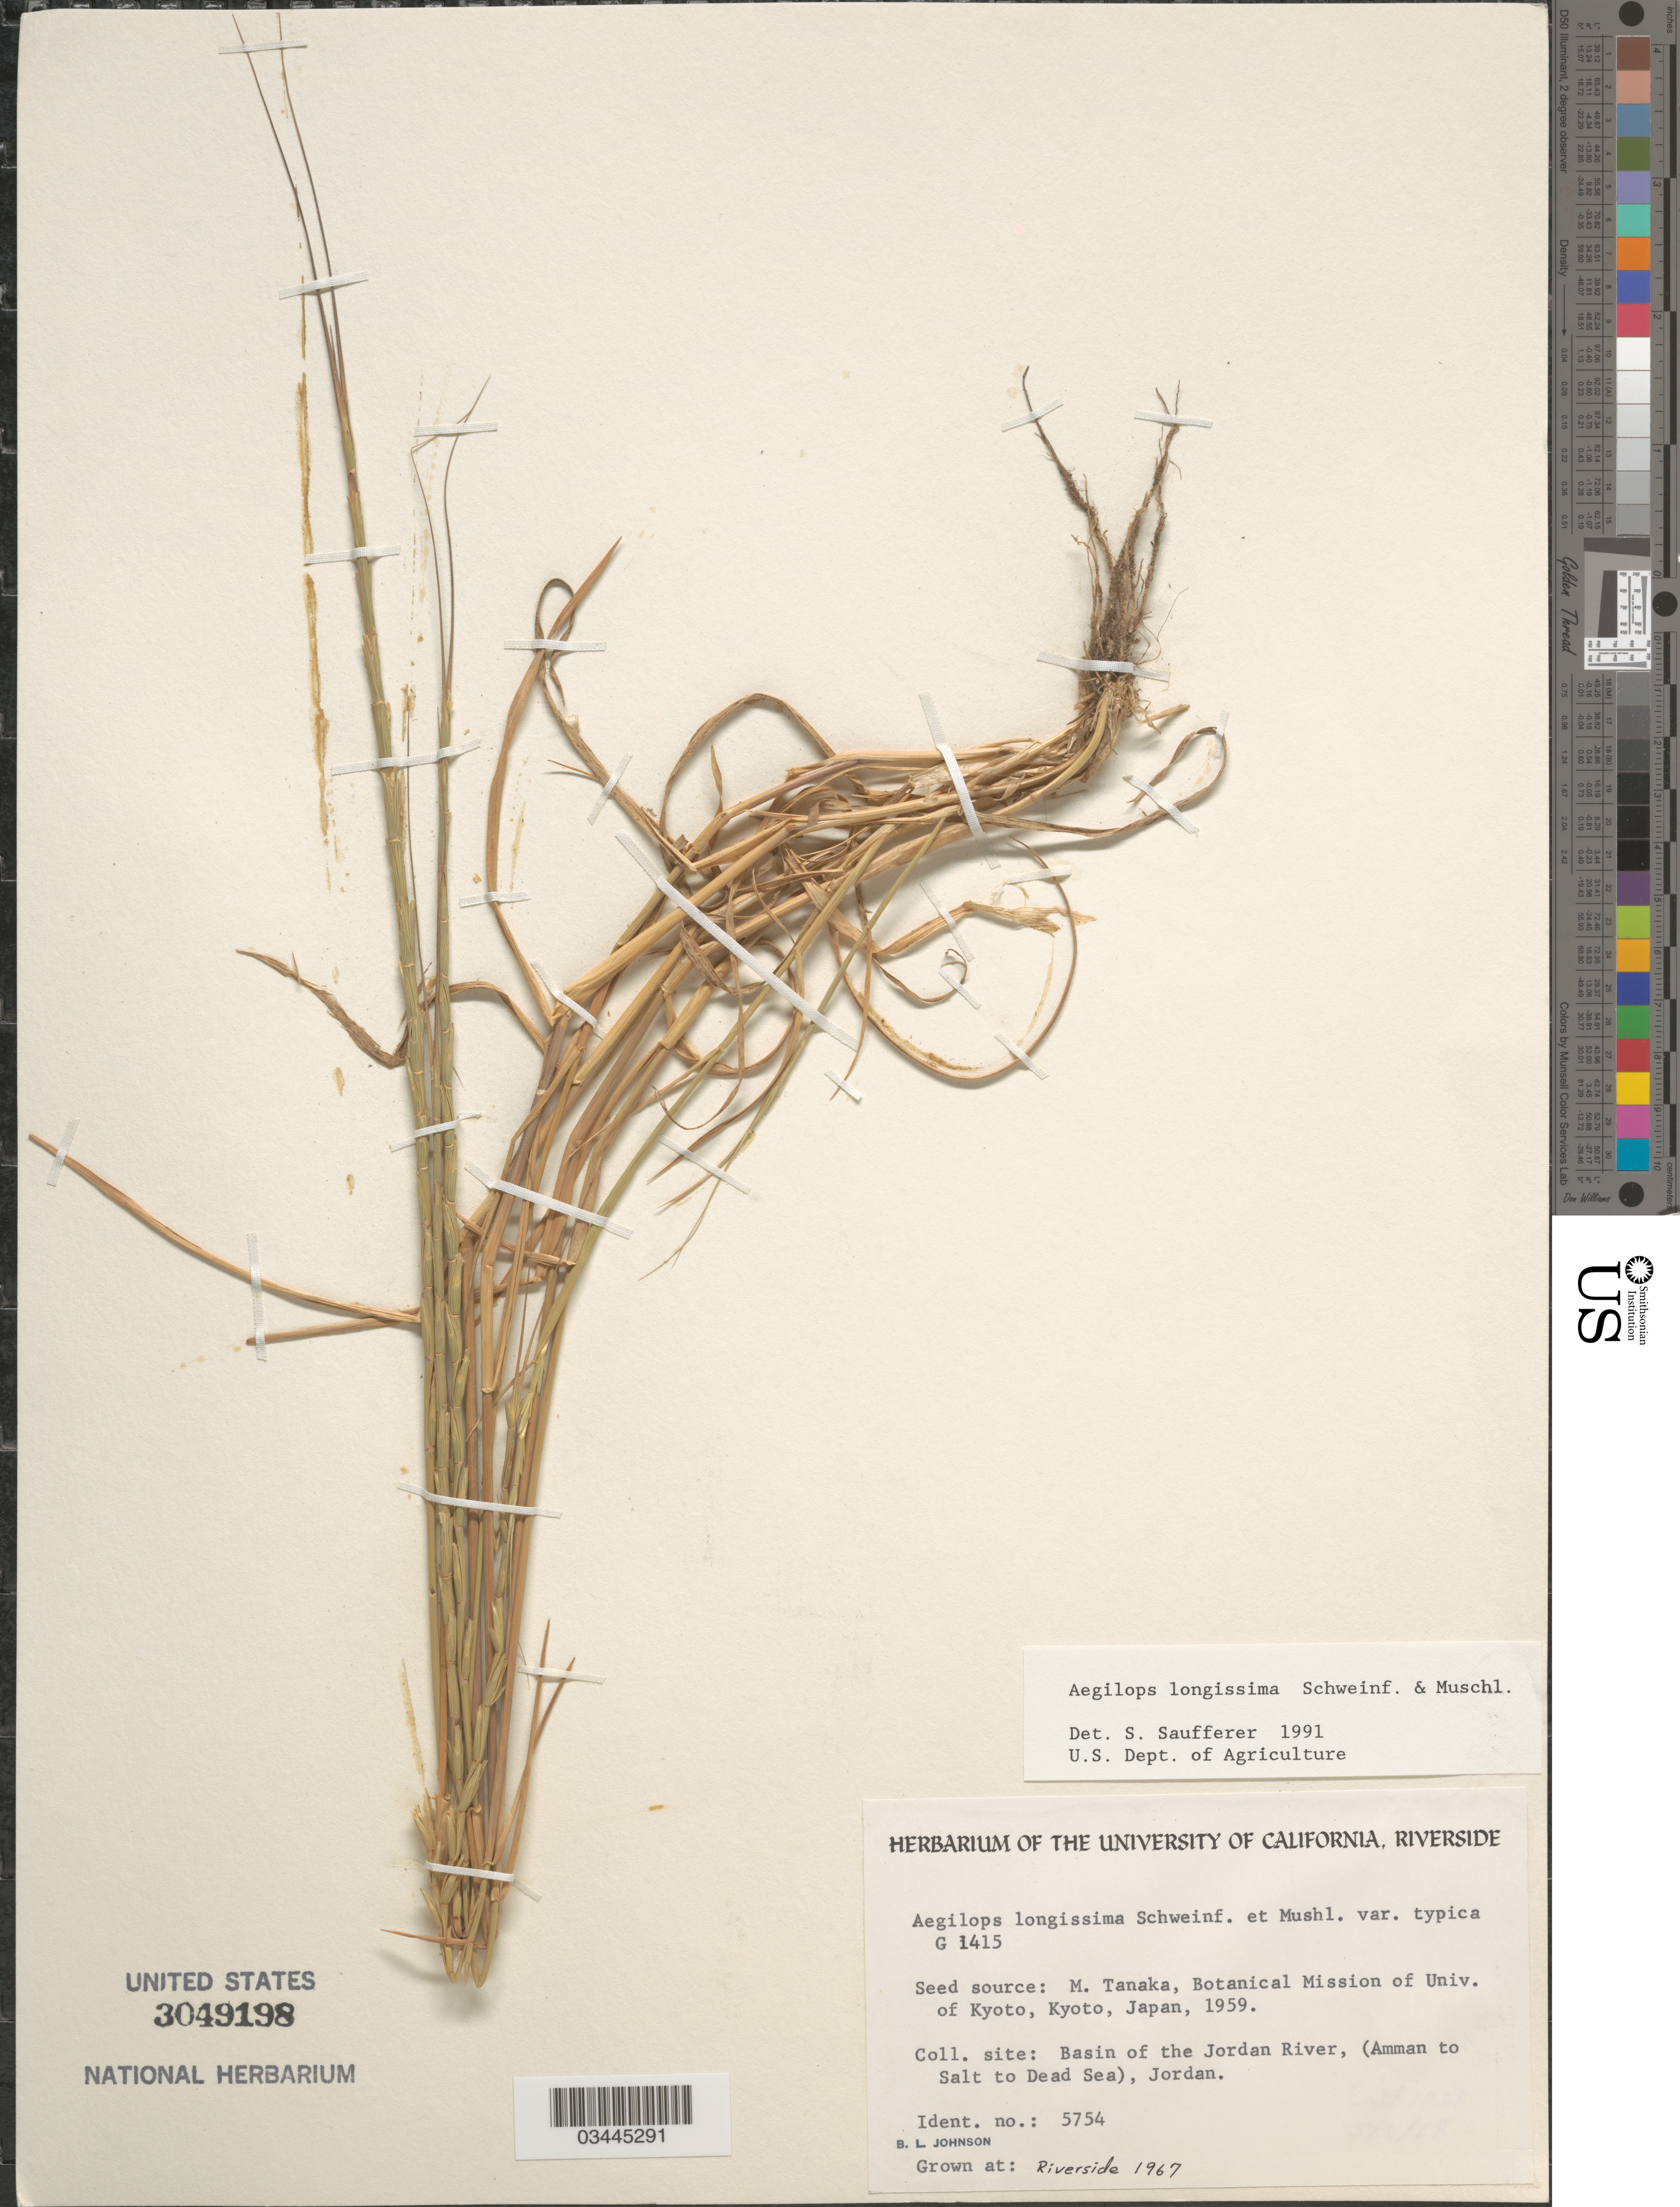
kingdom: Plantae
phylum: Tracheophyta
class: Liliopsida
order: Poales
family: Poaceae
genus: Aegilops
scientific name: Aegilops longissima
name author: Schweinf. & Muschl.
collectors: B. Johnson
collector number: G1415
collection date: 1967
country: United States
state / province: California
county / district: Riverside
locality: Riverside.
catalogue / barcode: US 3049198